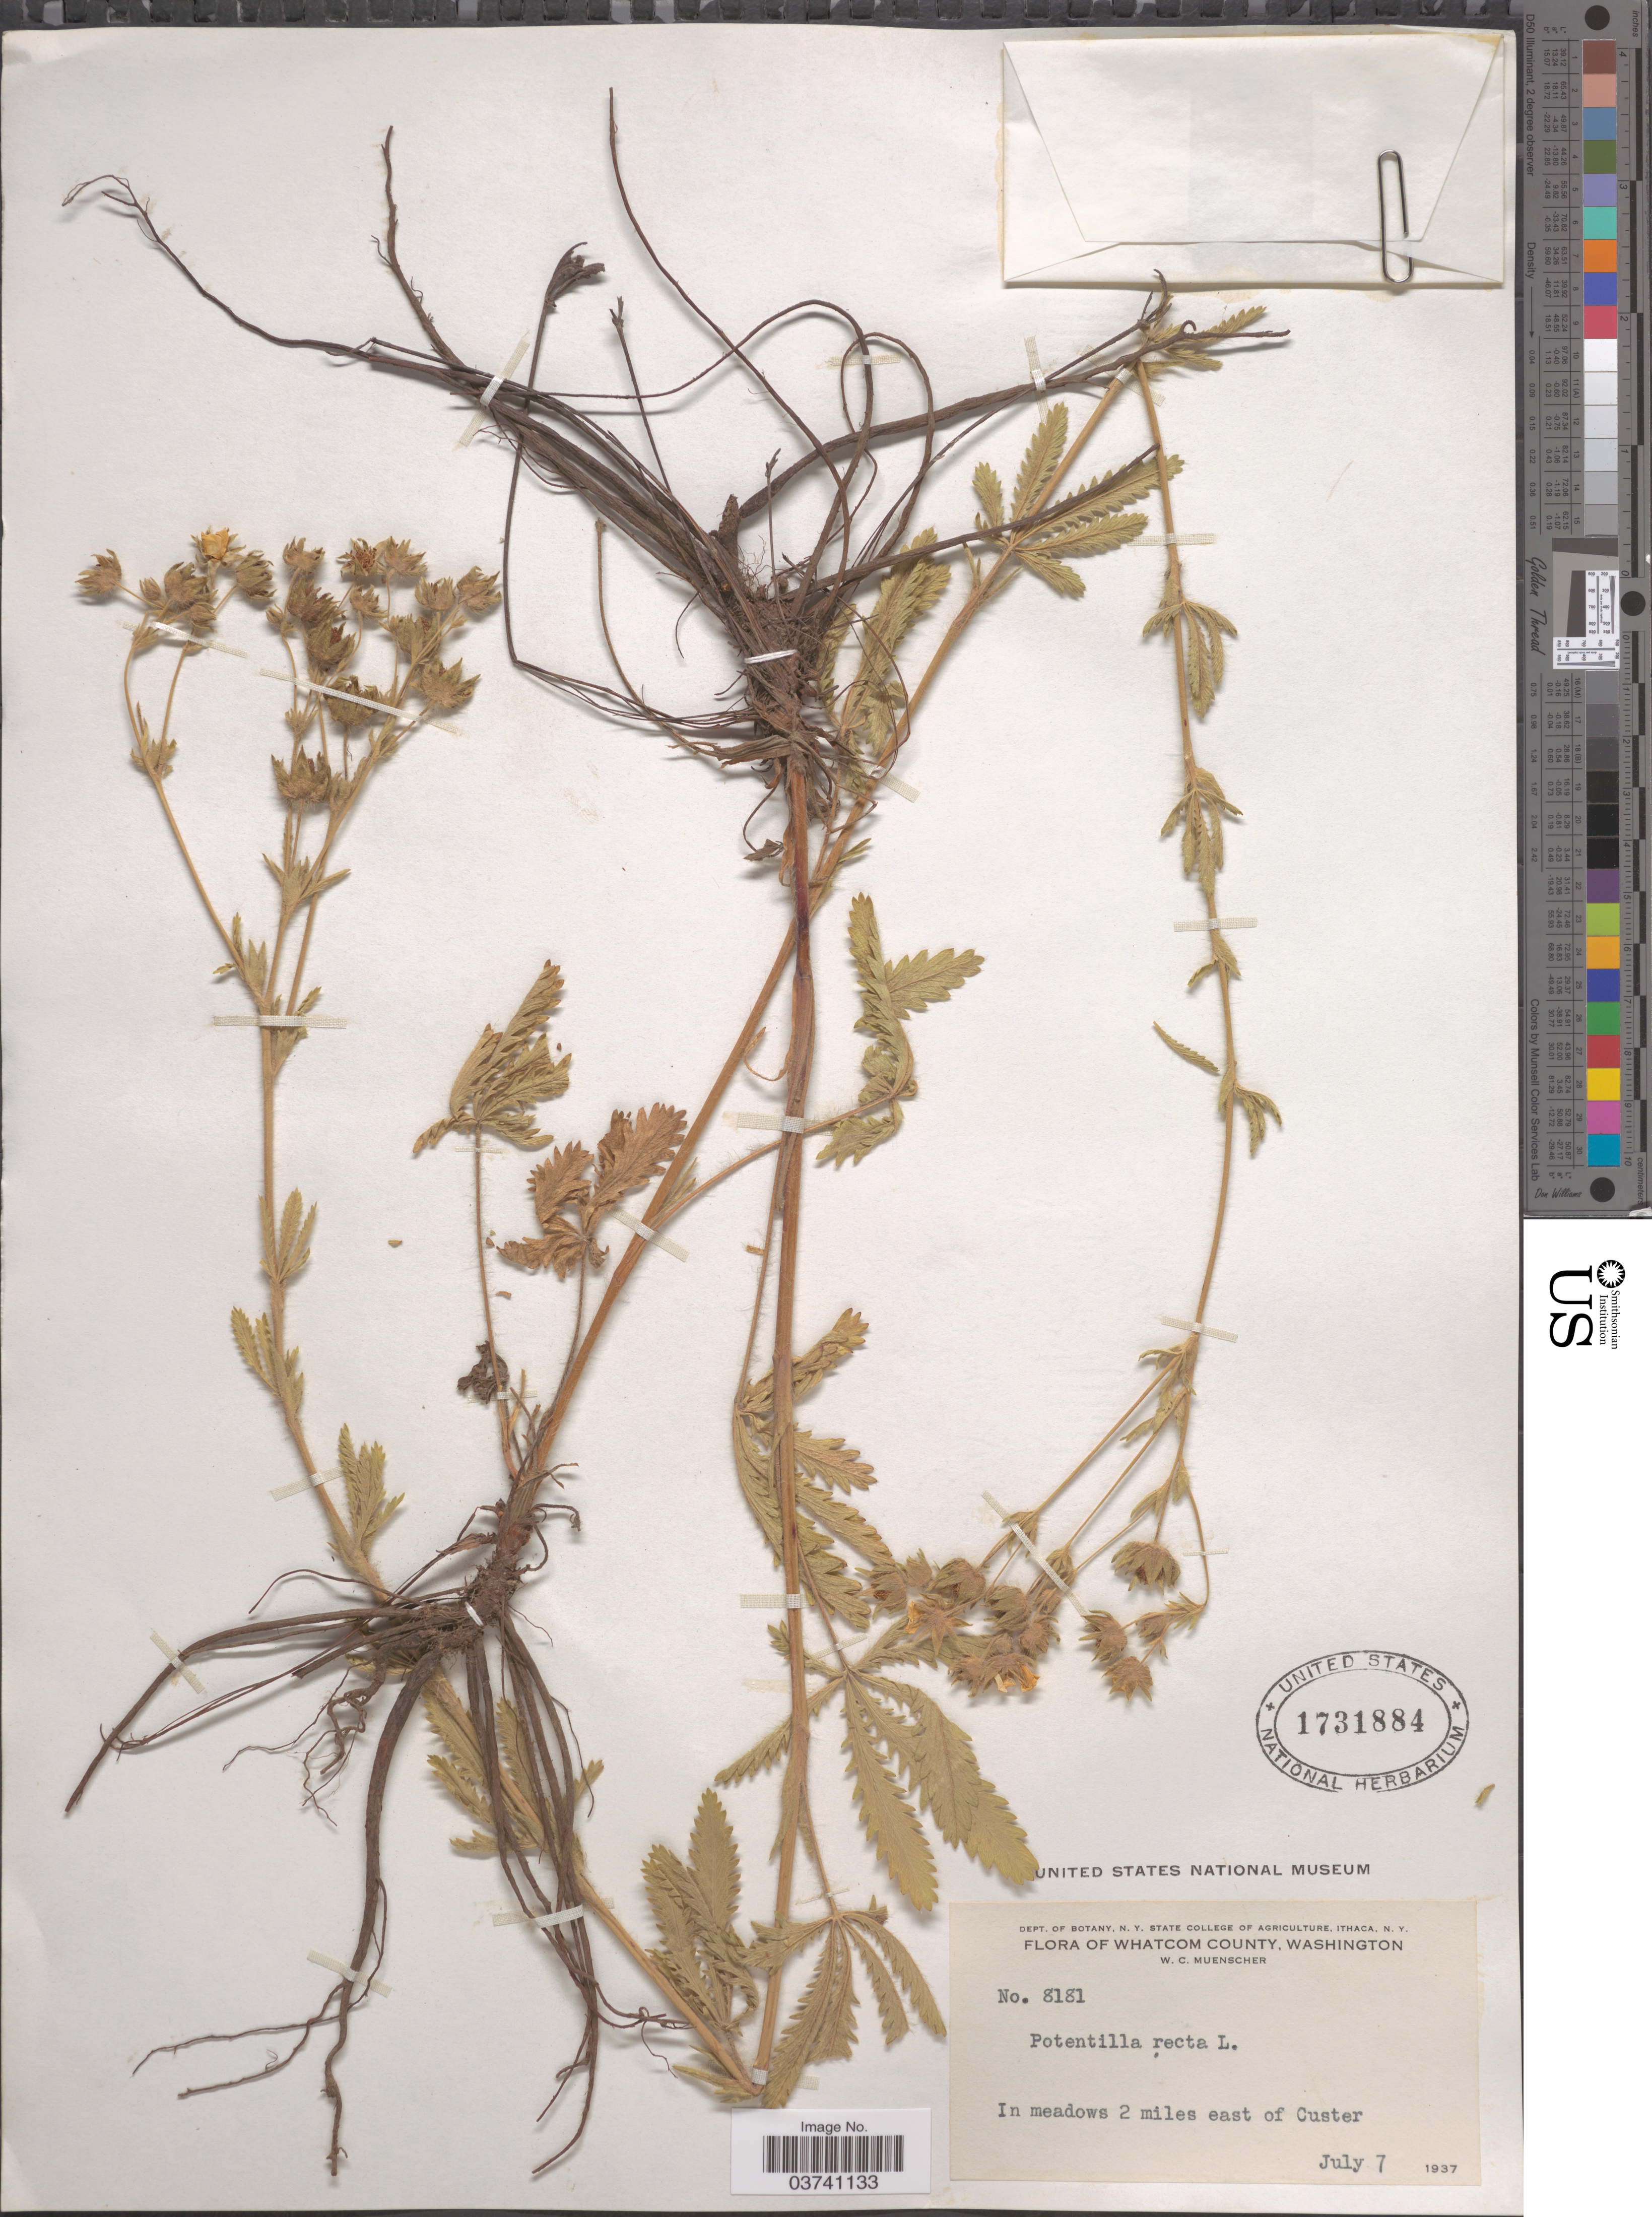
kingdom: Plantae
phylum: Tracheophyta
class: Magnoliopsida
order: Rosales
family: Rosaceae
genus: Potentilla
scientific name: Potentilla recta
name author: L.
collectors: W. Muenscher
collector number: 8181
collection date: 1937-07-07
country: United States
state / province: Washington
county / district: Whatcom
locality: Whatcom County. In meadows 2 miles east of Custer.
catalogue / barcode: US 1731884